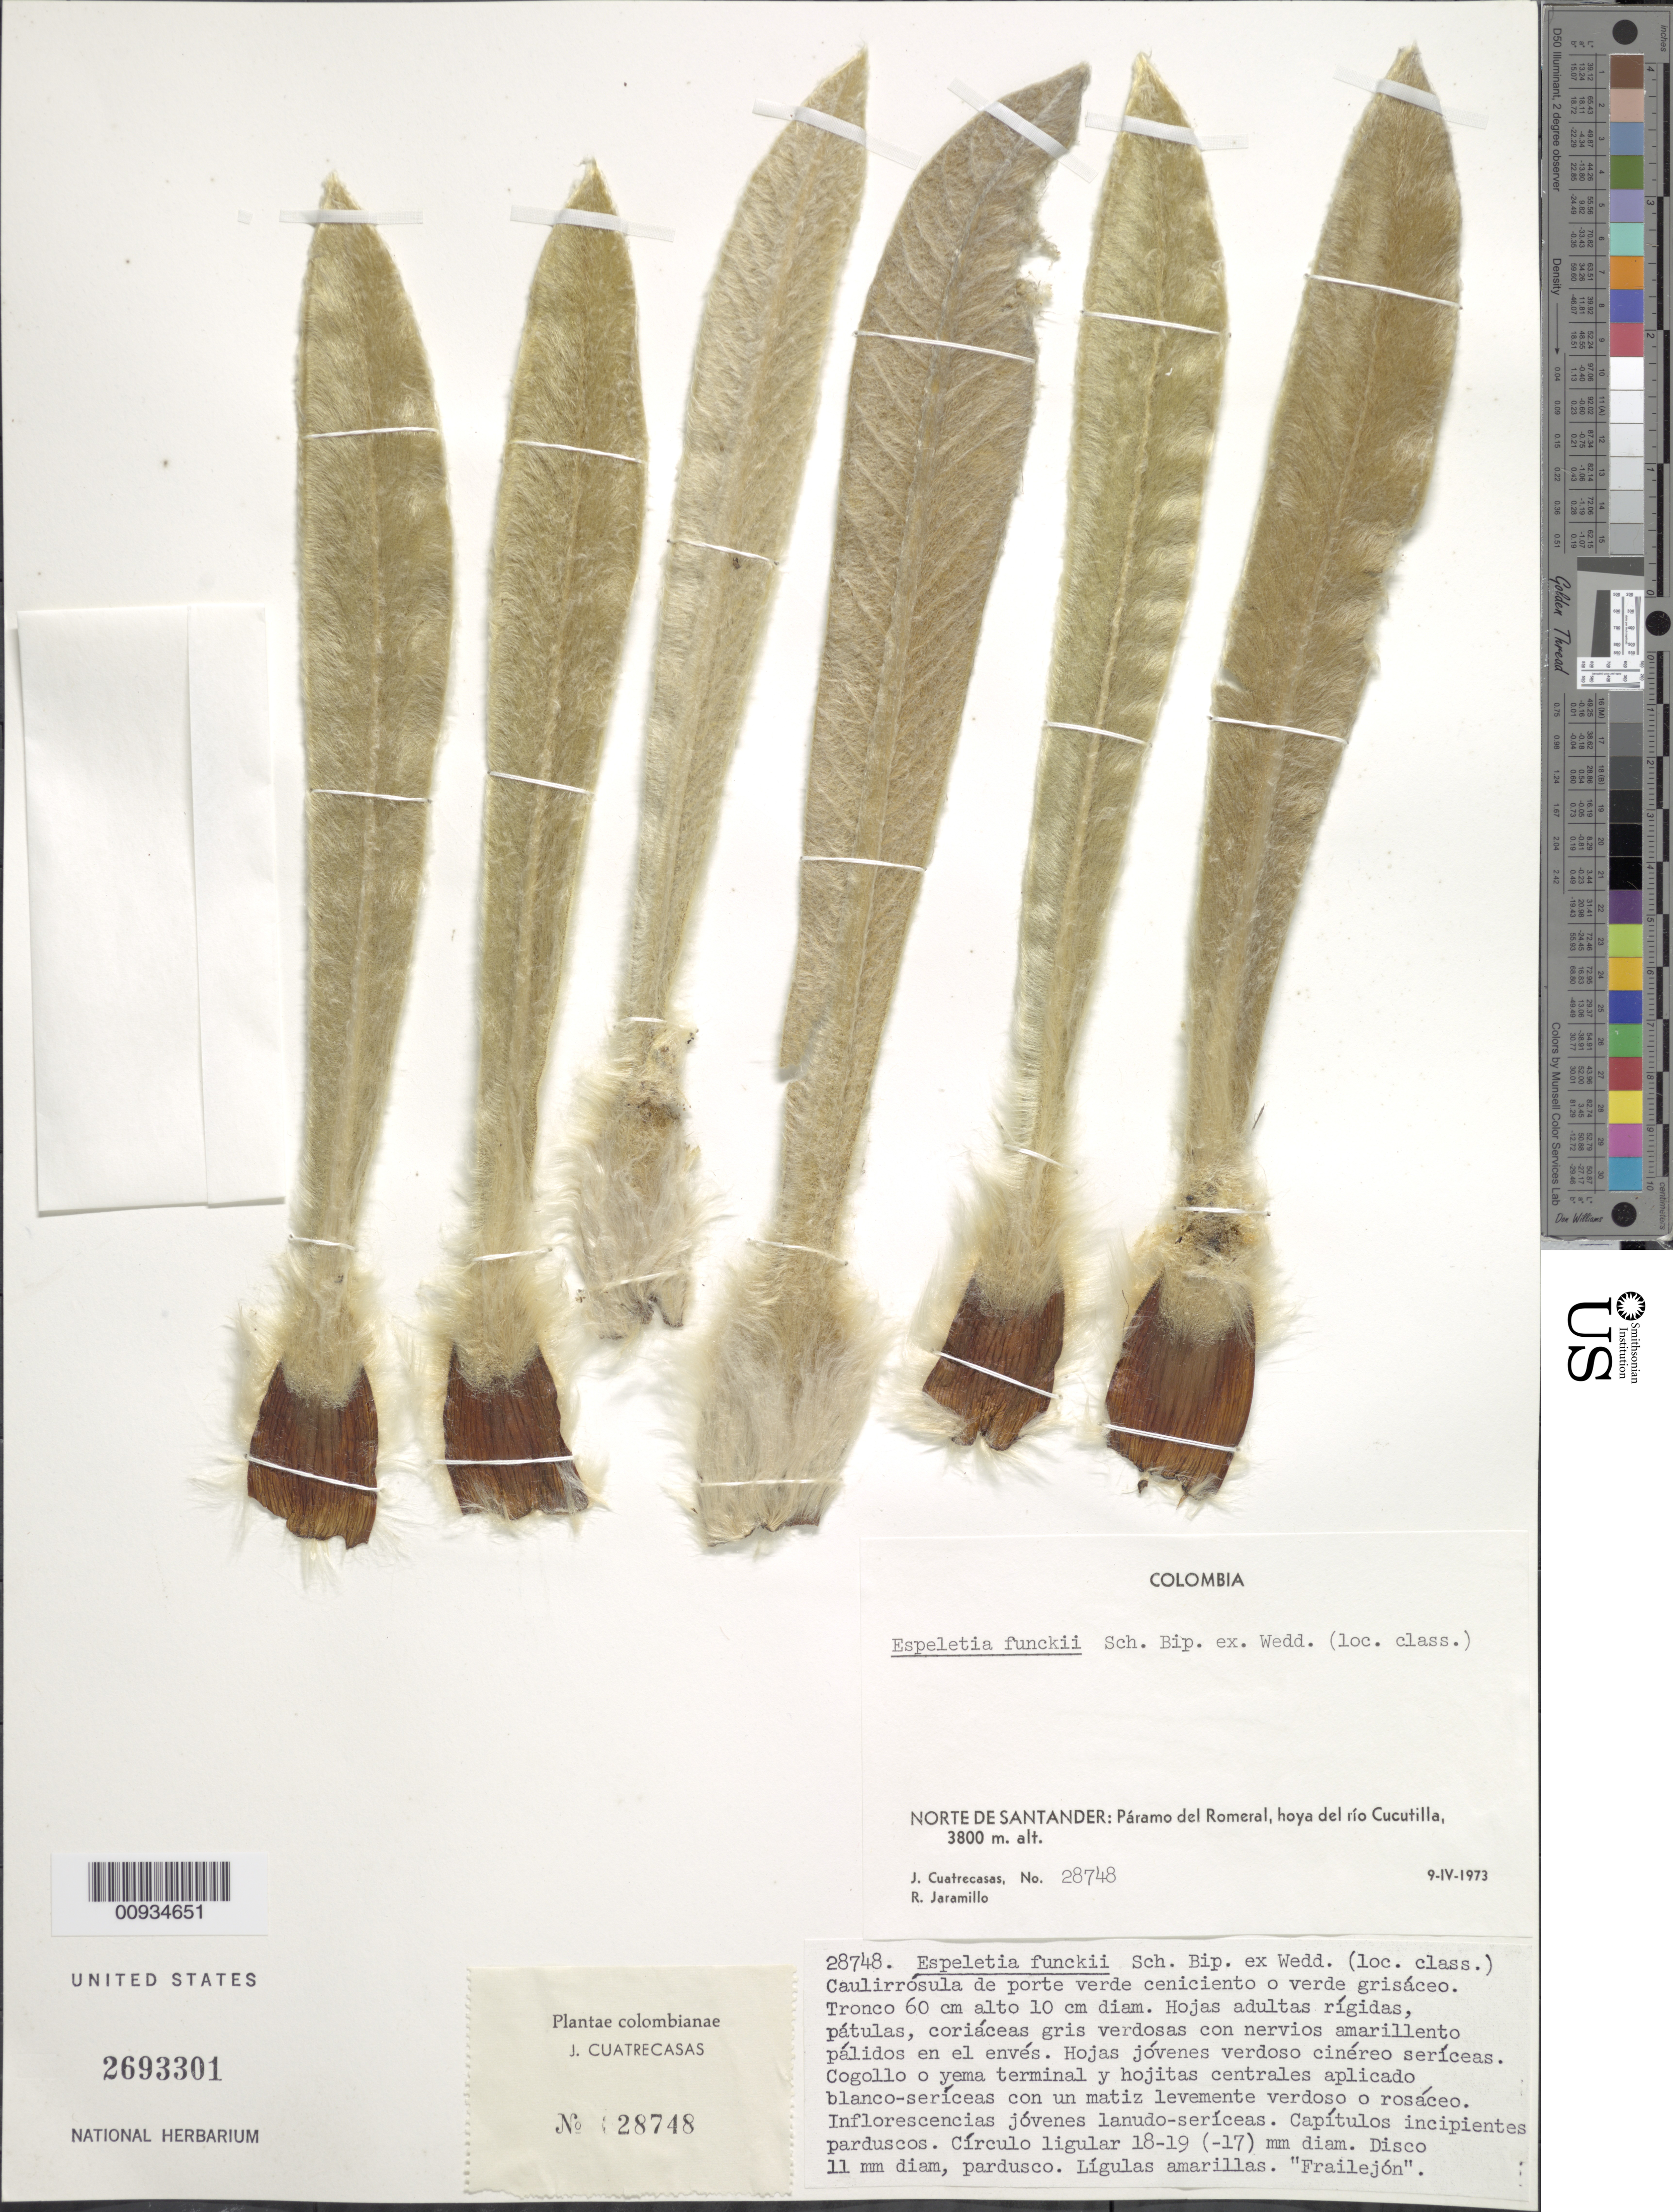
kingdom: Plantae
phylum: Tracheophyta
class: Magnoliopsida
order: Asterales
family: Asteraceae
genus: Espeletiopsis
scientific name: Espeletiopsis funckii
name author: (Sch. Bip. ex Wedd.) Cuatrec.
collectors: J. Cuatrecasas & R. Jaramillo M.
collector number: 28748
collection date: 1973-04-09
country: Colombia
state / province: Norte de Santander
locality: Norte de Santander: Paramo del Romeral, hjoya del rio Cucutilla,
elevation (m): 3800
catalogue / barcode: US 2693301